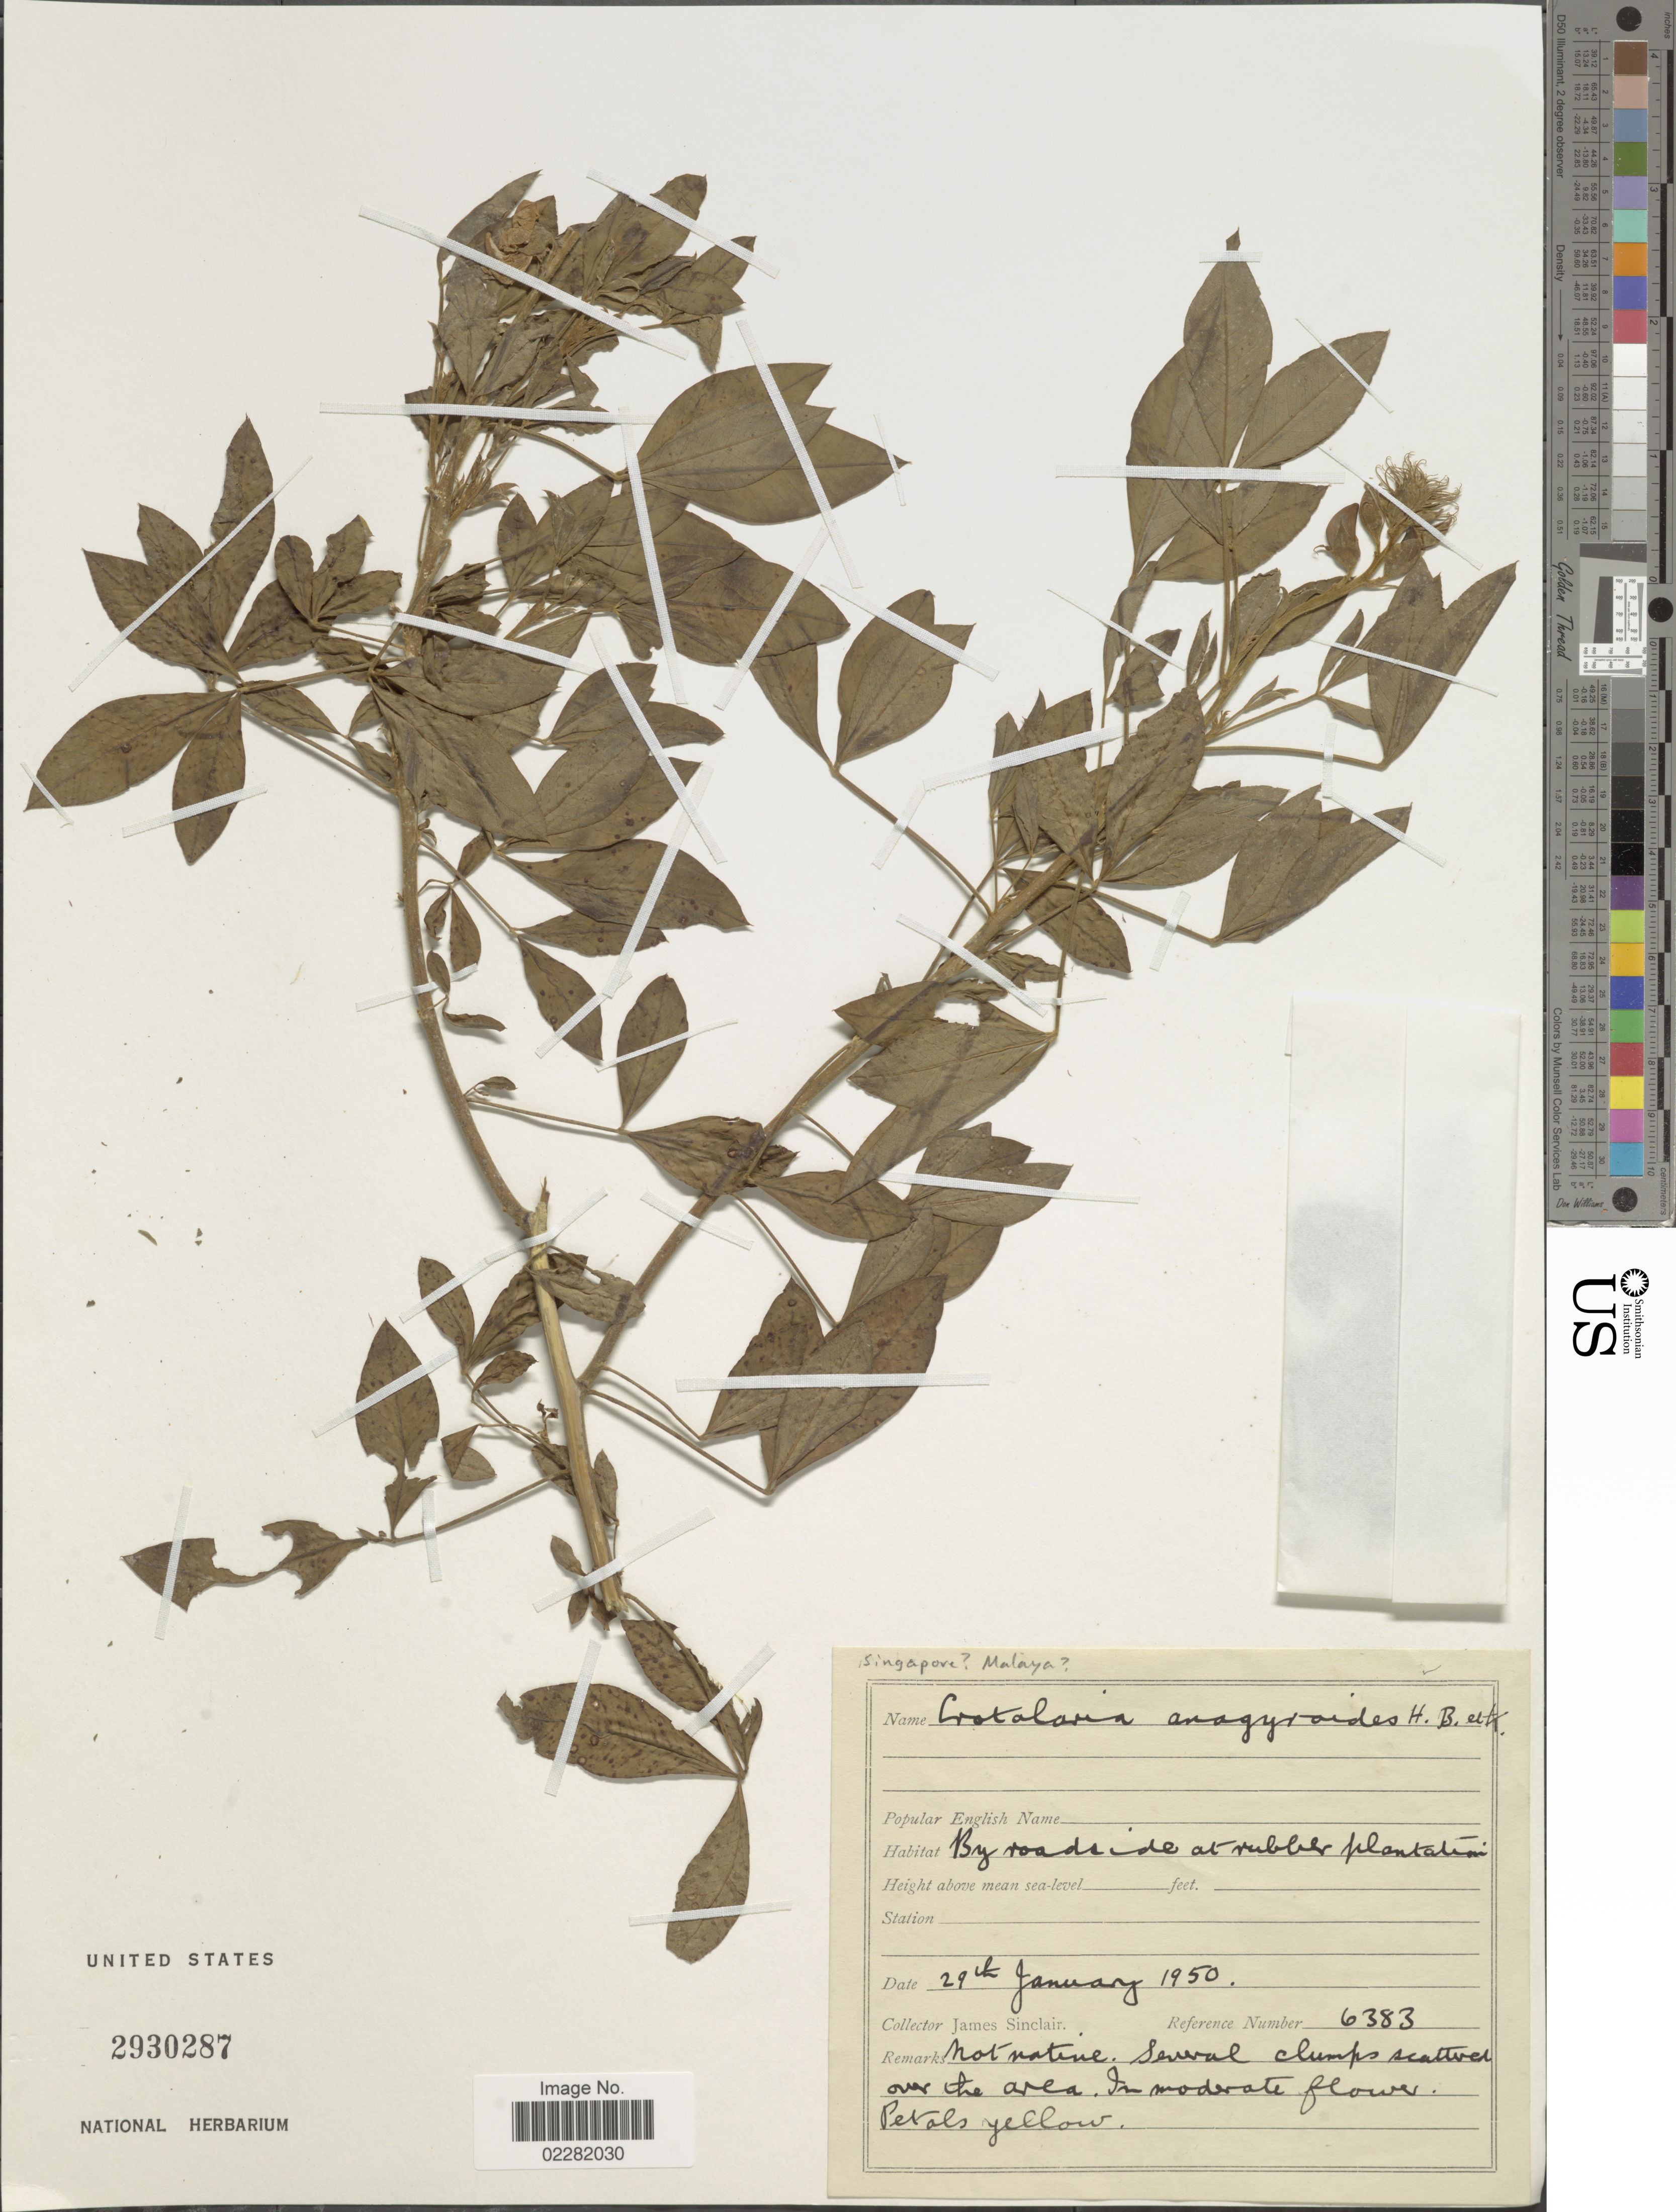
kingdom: Plantae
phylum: Tracheophyta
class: Magnoliopsida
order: Fabales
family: Fabaceae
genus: Crotalaria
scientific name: Crotalaria micans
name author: Link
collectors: J. Sinclair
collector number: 6383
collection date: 1950-01-29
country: Singapore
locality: Malaya, by roadside at rubber plantation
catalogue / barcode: US 2930287